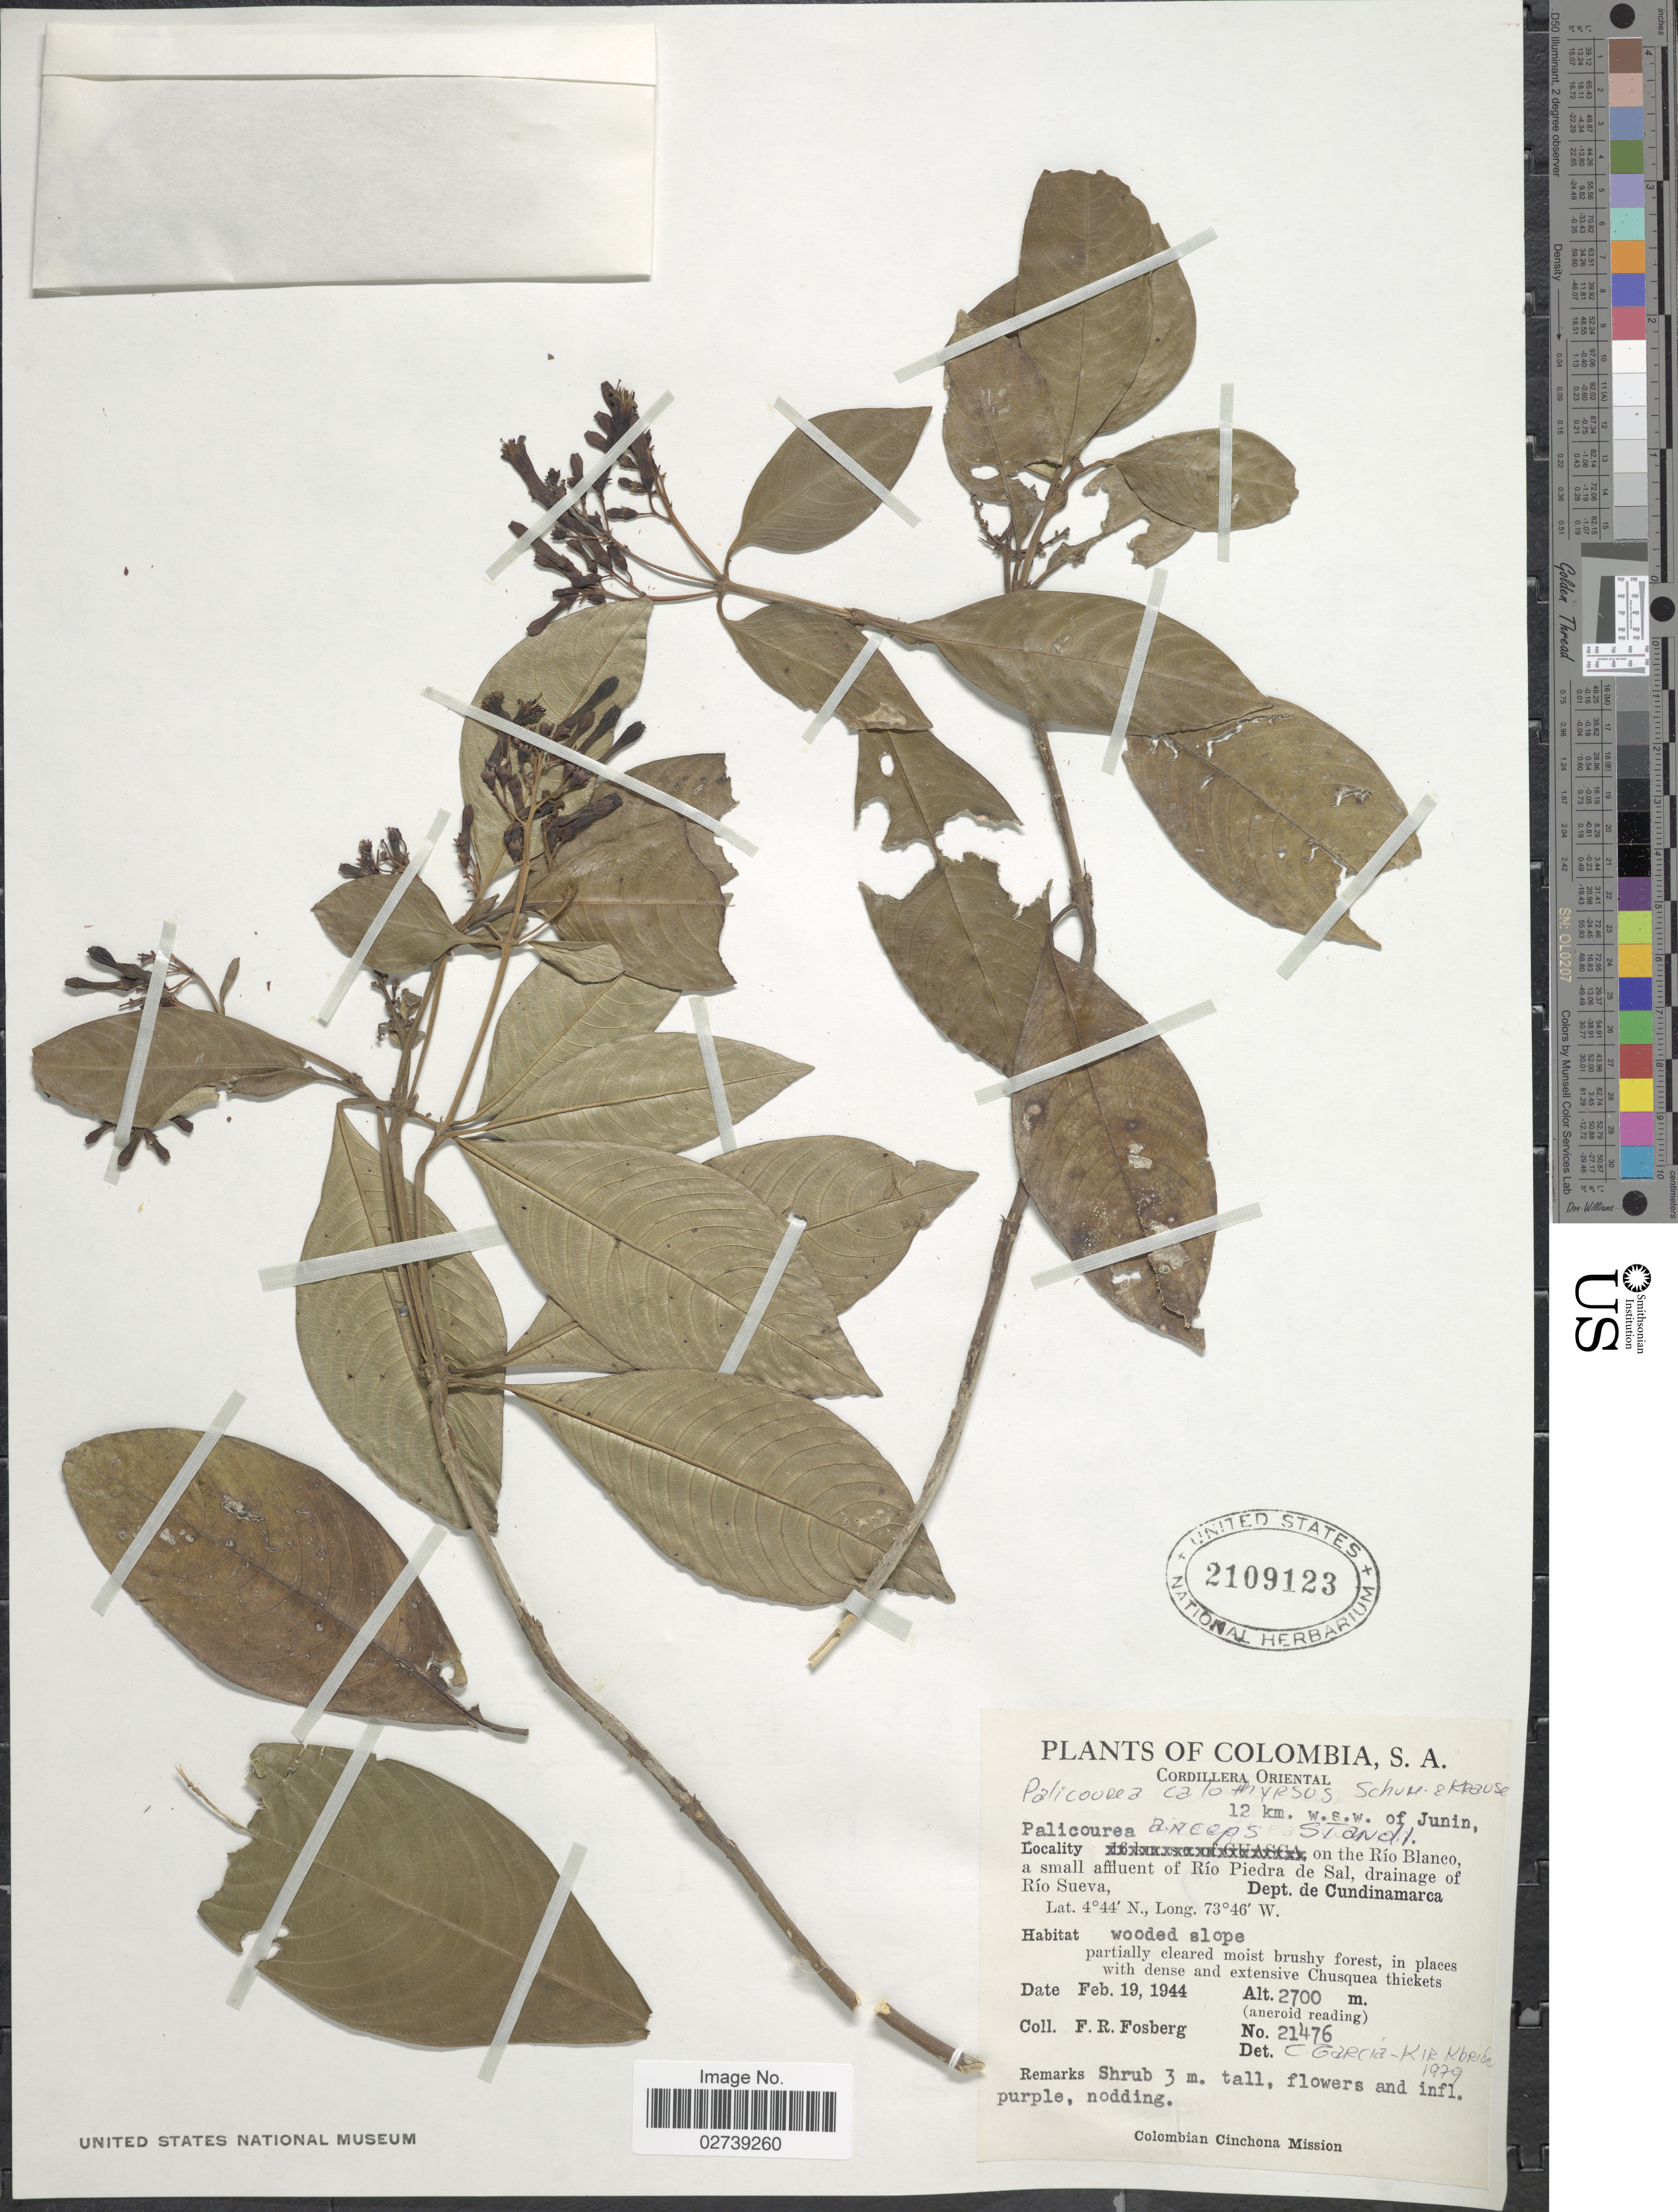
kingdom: Plantae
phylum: Tracheophyta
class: Magnoliopsida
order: Gentianales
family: Rubiaceae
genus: Palicourea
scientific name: Palicourea calothyrsus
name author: K. Schum. & K. Krause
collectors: F. R. Fosberg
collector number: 21476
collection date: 1944-02-19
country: Colombia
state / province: Cundinamarca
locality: Cordillera Oriental. 12 km. w.s.w. of Junin, on the Rio Blanco, a small affluent of Rio Piedra de Sal, drainage of Rio Sueva, Dept. de Cundinamarca.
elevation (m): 2700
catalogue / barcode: US 2109123